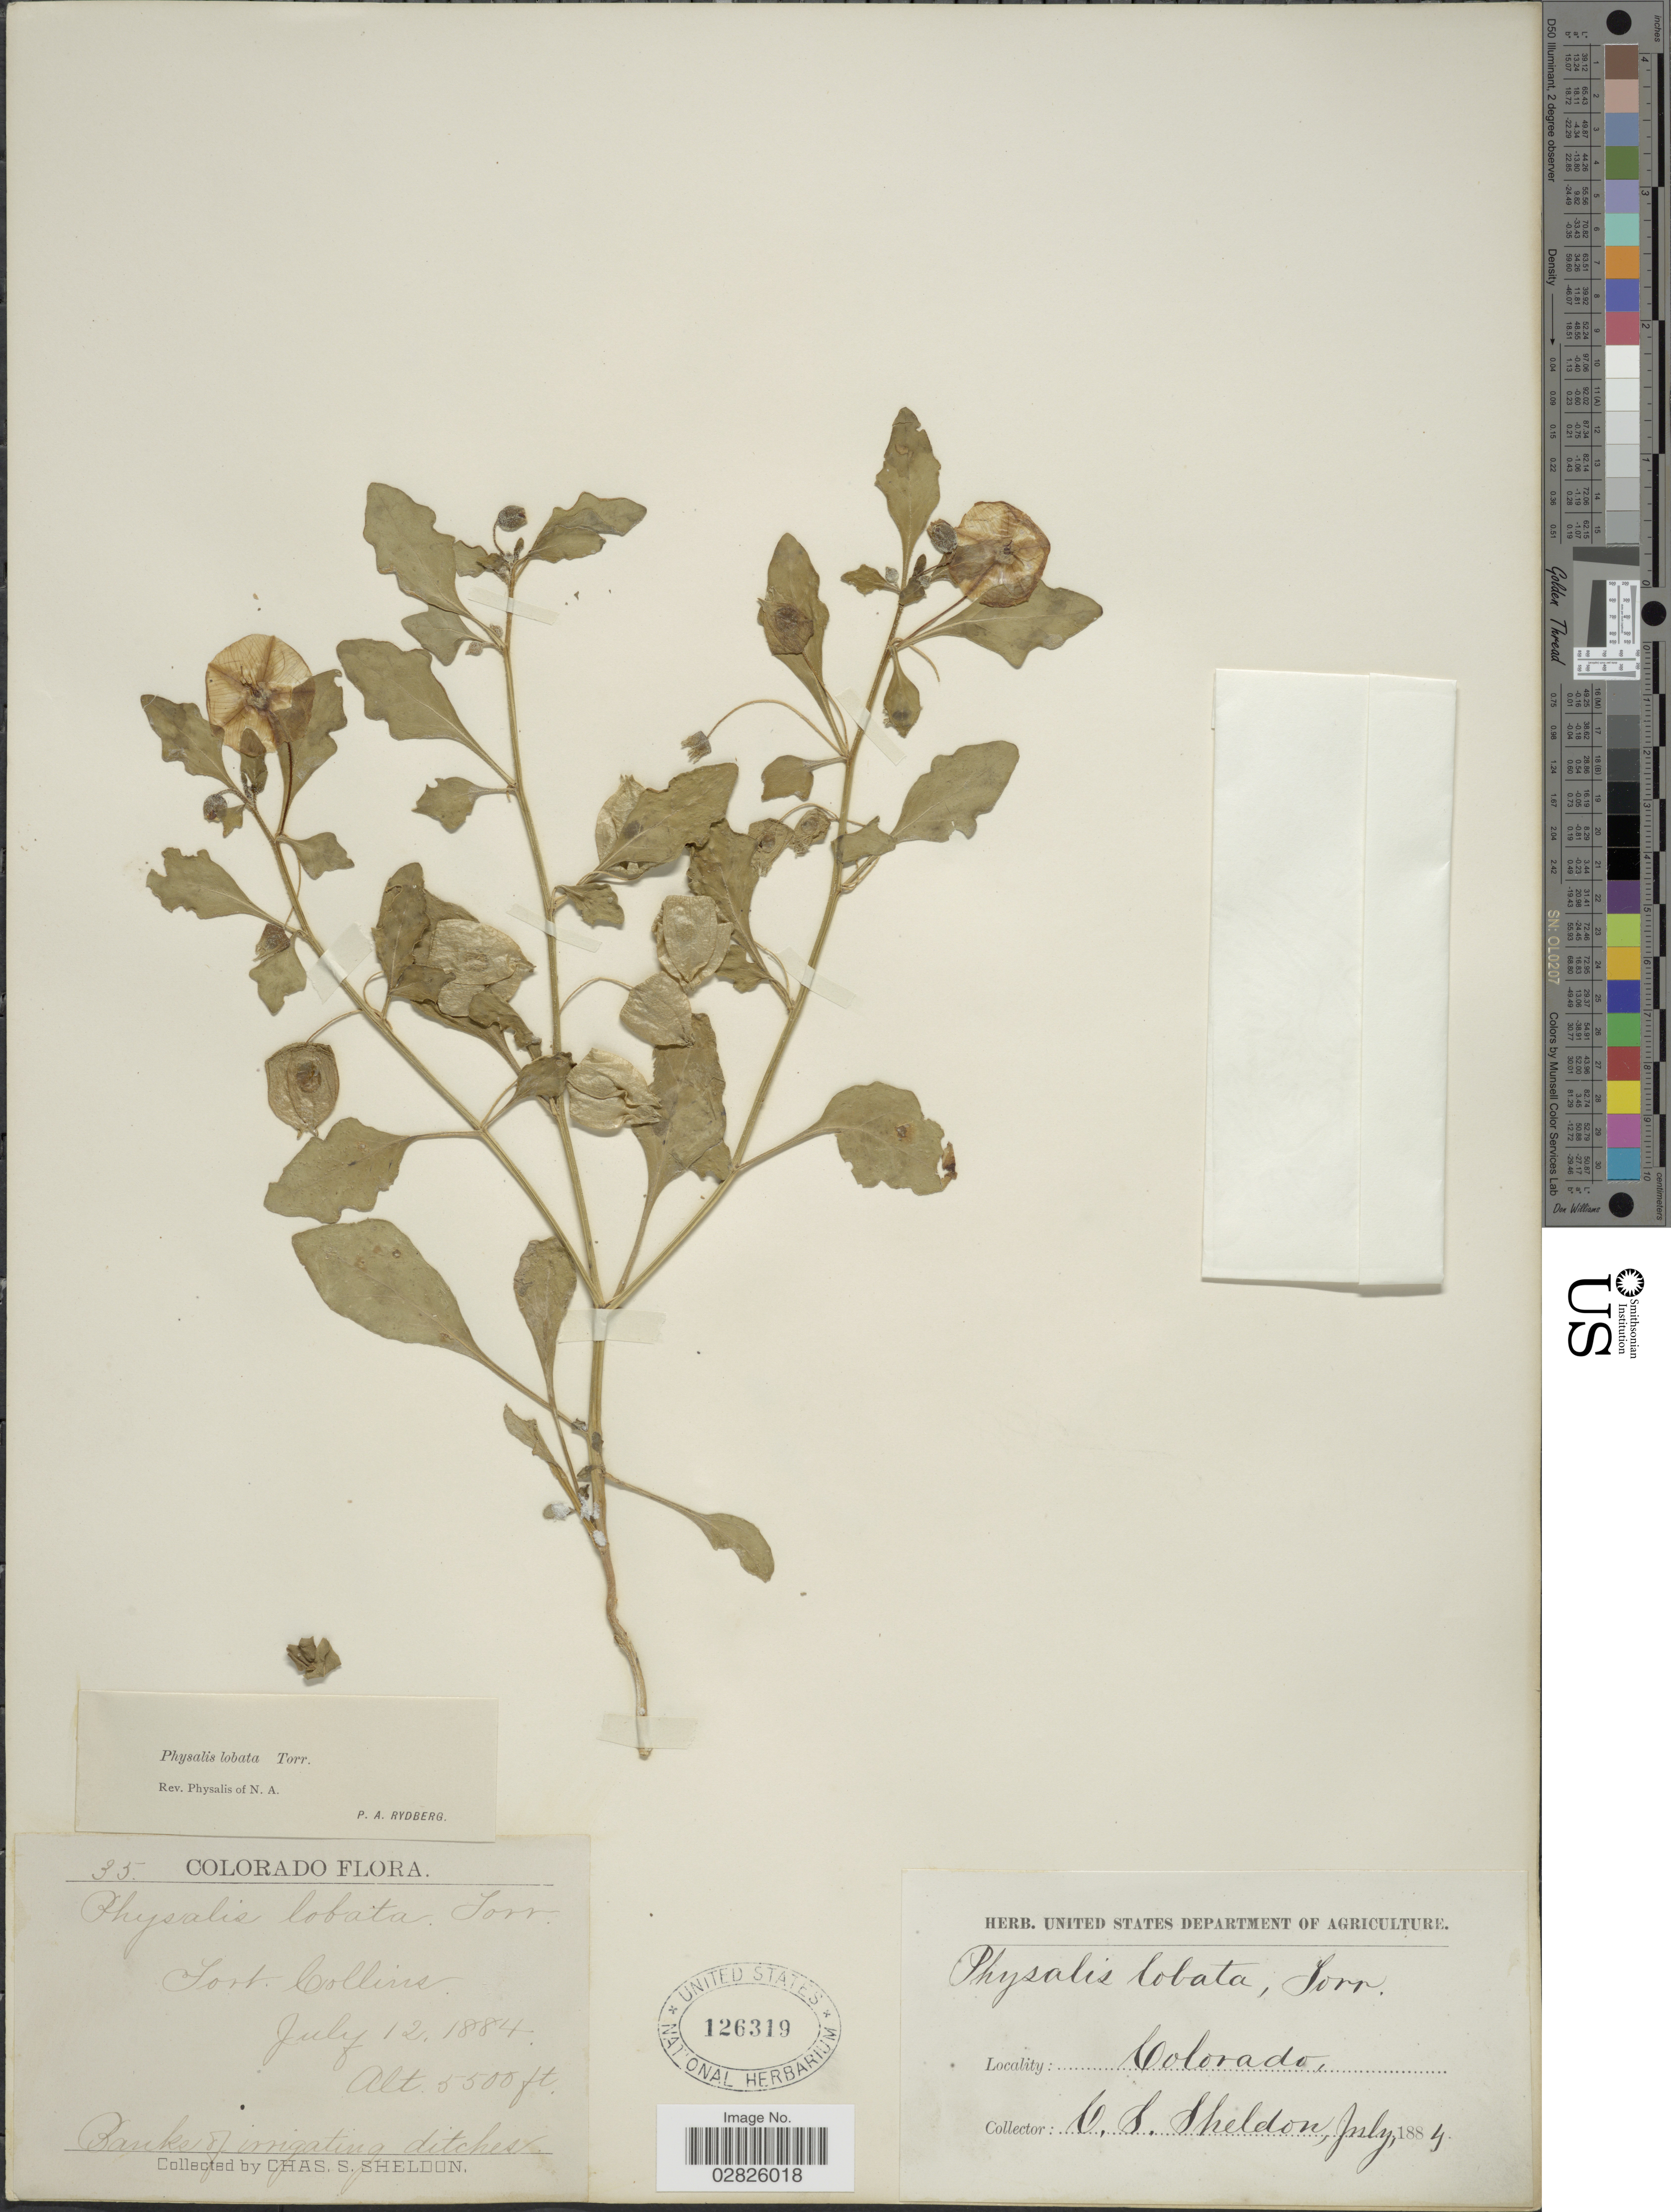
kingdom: Plantae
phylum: Tracheophyta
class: Magnoliopsida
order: Solanales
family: Solanaceae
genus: Quincula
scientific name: Quincula lobata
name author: (Torr.) Raf.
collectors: C. S. Sheldon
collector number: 35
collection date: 1884-07-12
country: United States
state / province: Colorado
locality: Fort Collins.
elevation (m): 1676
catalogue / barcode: US 126319